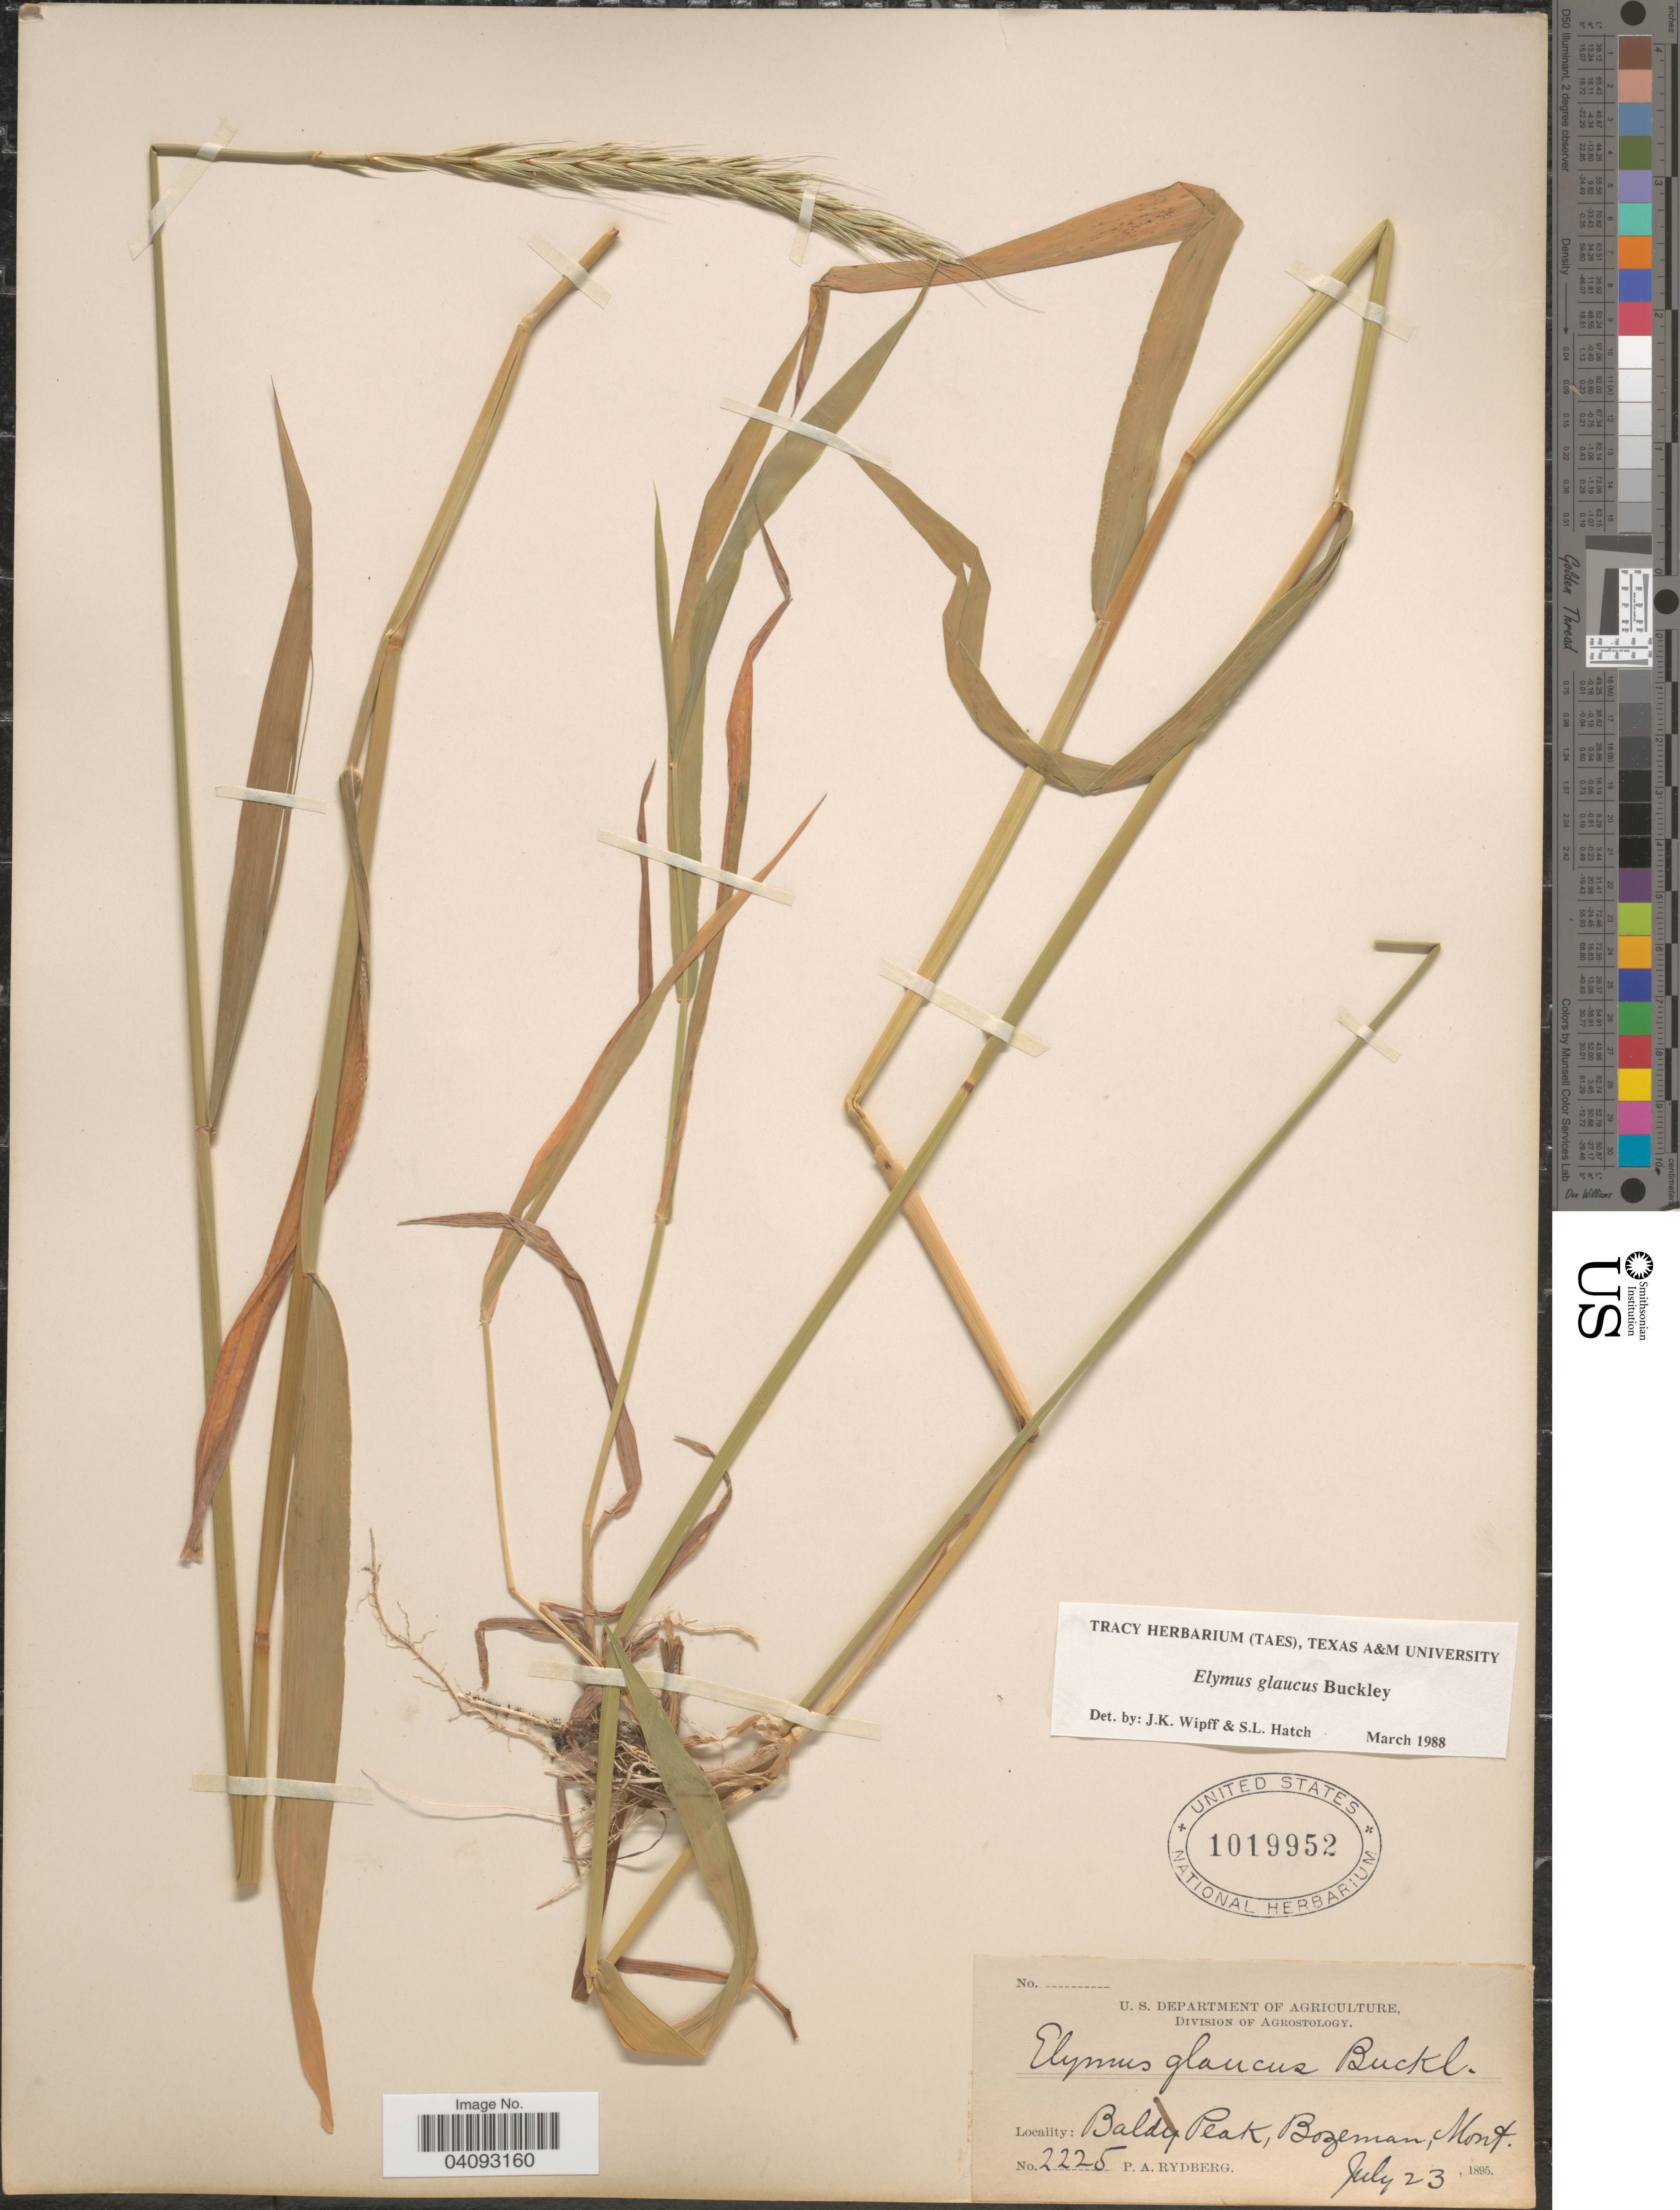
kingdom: Plantae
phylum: Tracheophyta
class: Liliopsida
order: Poales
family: Poaceae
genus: Elymus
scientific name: Elymus glaucus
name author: Buckley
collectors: P. A. Rydberg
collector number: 2225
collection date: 1895-07-23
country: United States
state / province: Montana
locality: Baldy Peak, Bozeman.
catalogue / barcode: US 1019952